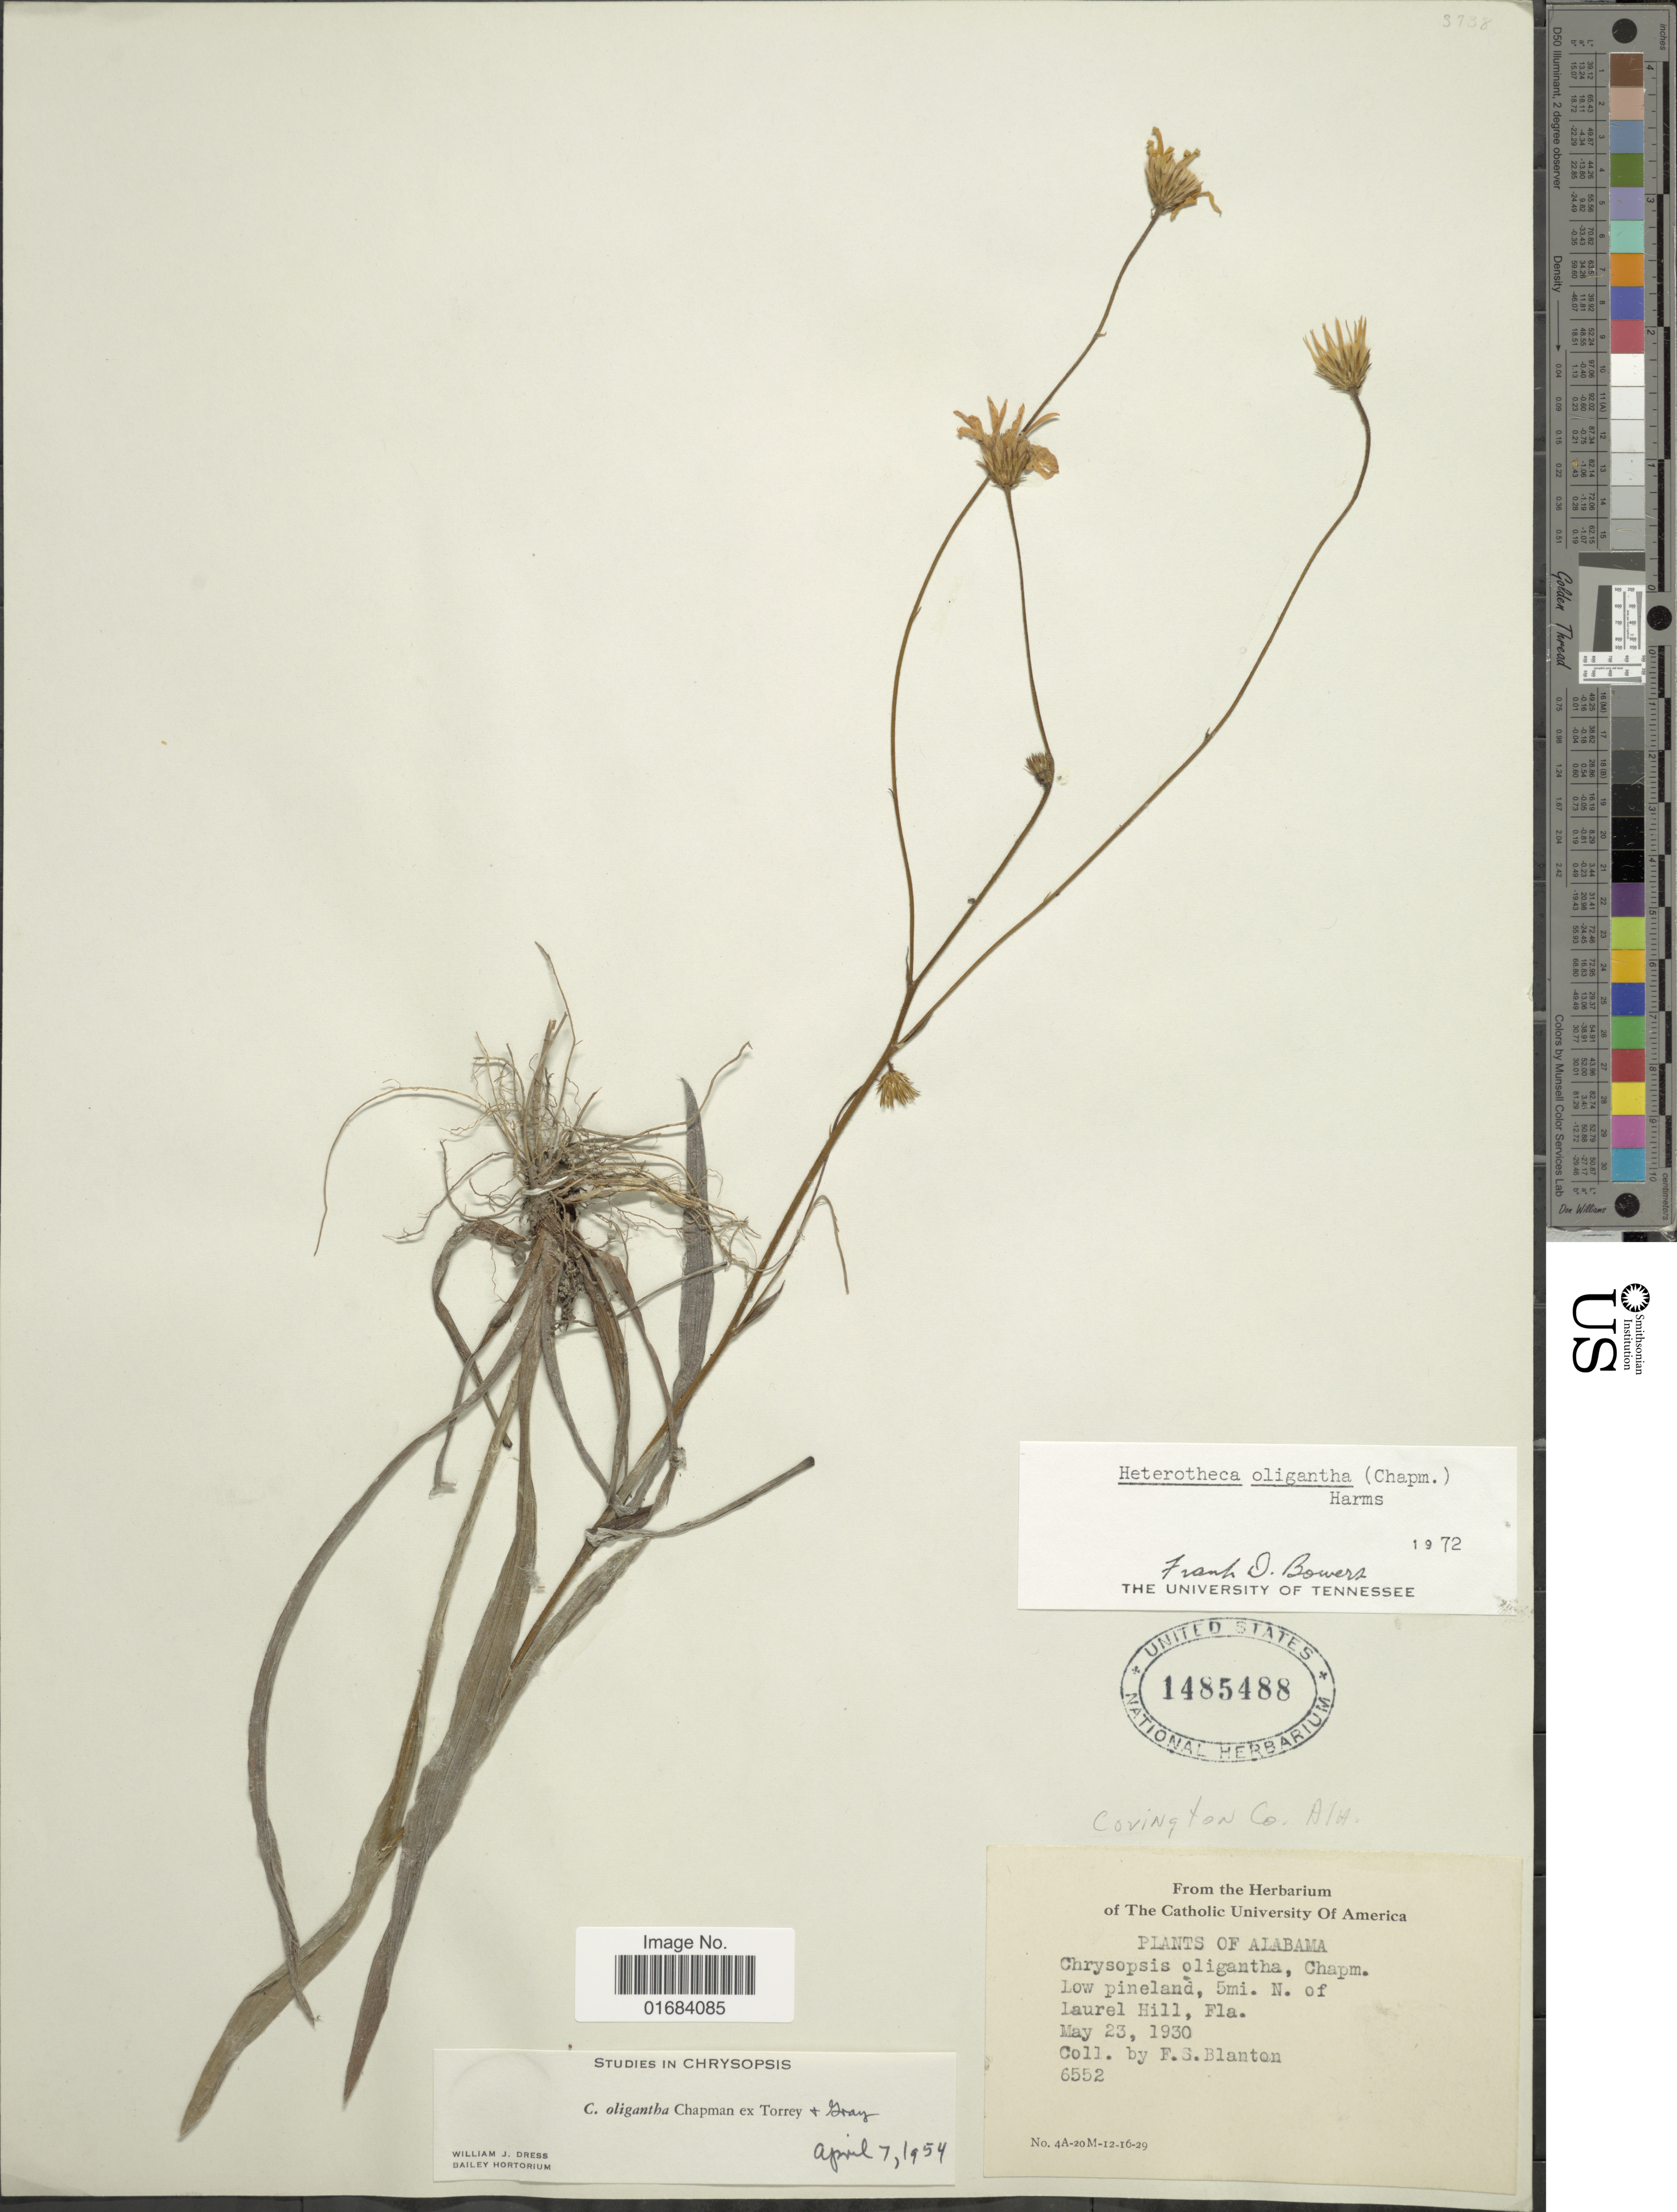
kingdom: Plantae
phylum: Tracheophyta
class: Magnoliopsida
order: Asterales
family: Asteraceae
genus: Pityopsis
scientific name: Pityopsis oligantha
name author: (Chapm. ex Torr. & A. Gray) Small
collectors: F. S. Blanton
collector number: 6552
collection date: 1930-05-23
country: United States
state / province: Florida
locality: Covington Co. Alabama, Low pineland, 5mi. N. of Laurel Hill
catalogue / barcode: US 1485488